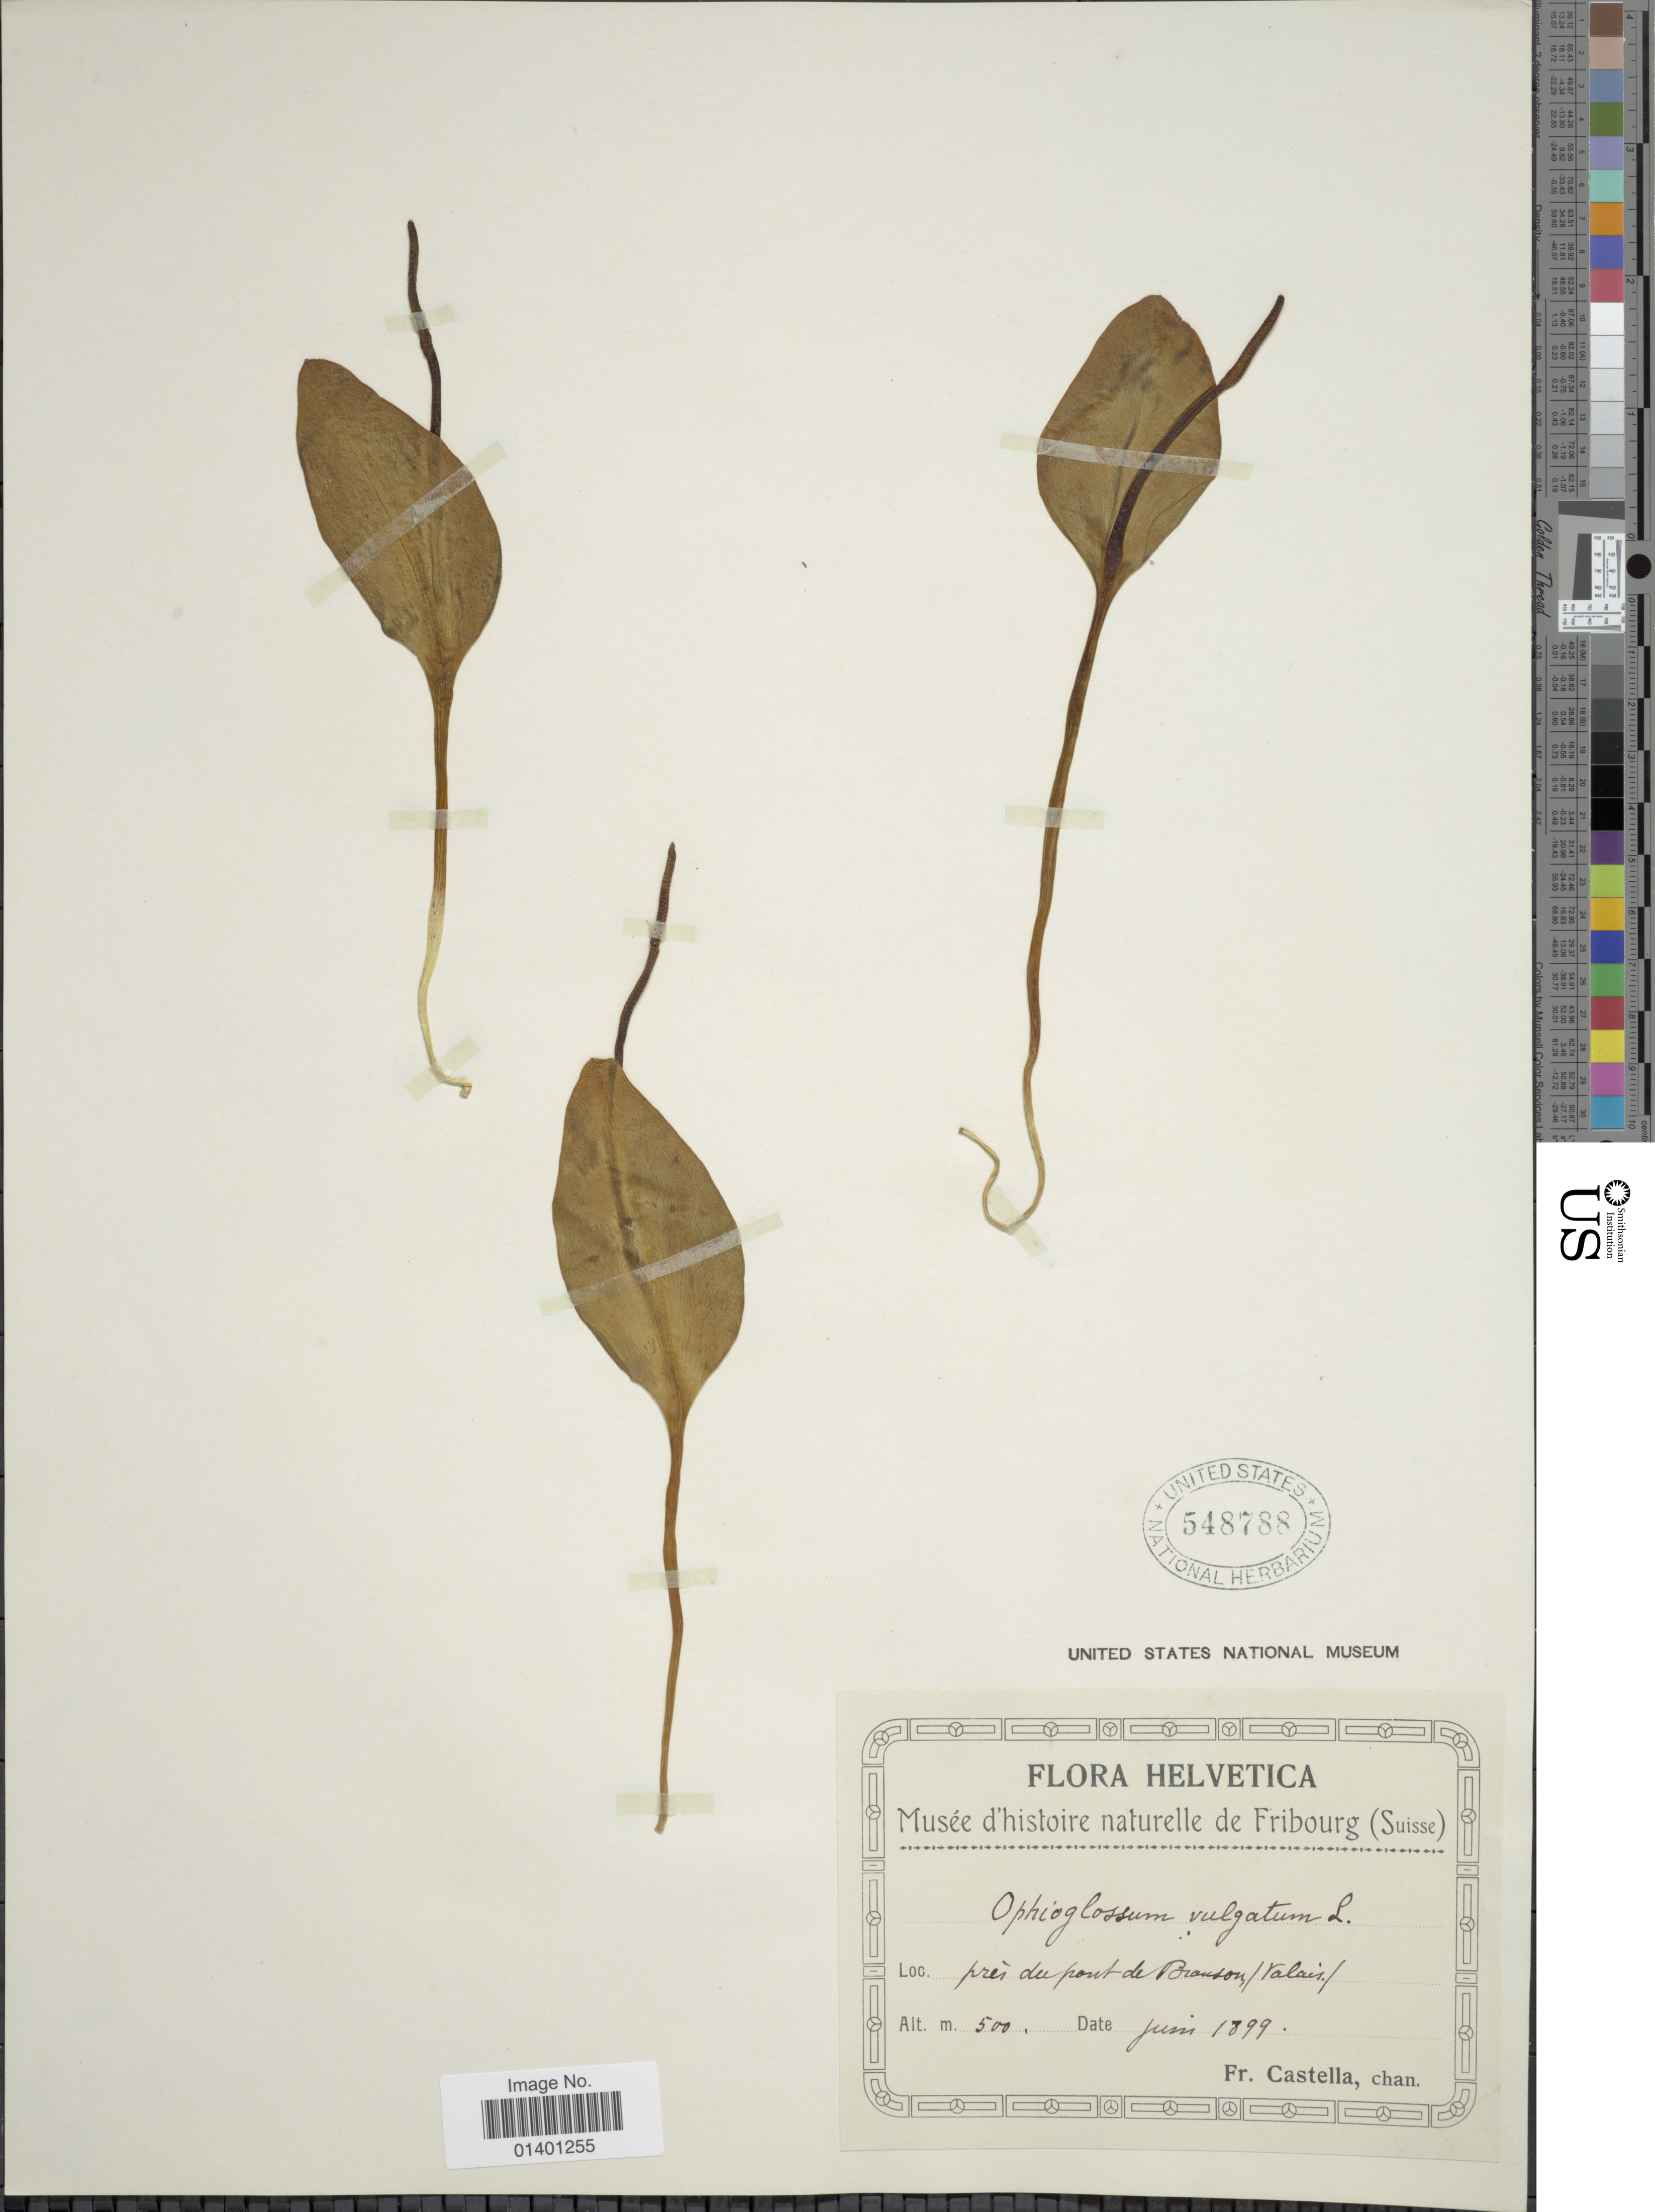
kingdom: Plantae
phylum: Tracheophyta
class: Polypodiopsida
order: Ophioglossales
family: Ophioglossaceae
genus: Ophioglossum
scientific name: Ophioglossum vulgatum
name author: L.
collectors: Fr. Castella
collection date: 1899-06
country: Switzerland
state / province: Valais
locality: Helevtica. pres de pont de Branson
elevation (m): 500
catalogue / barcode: US 548788